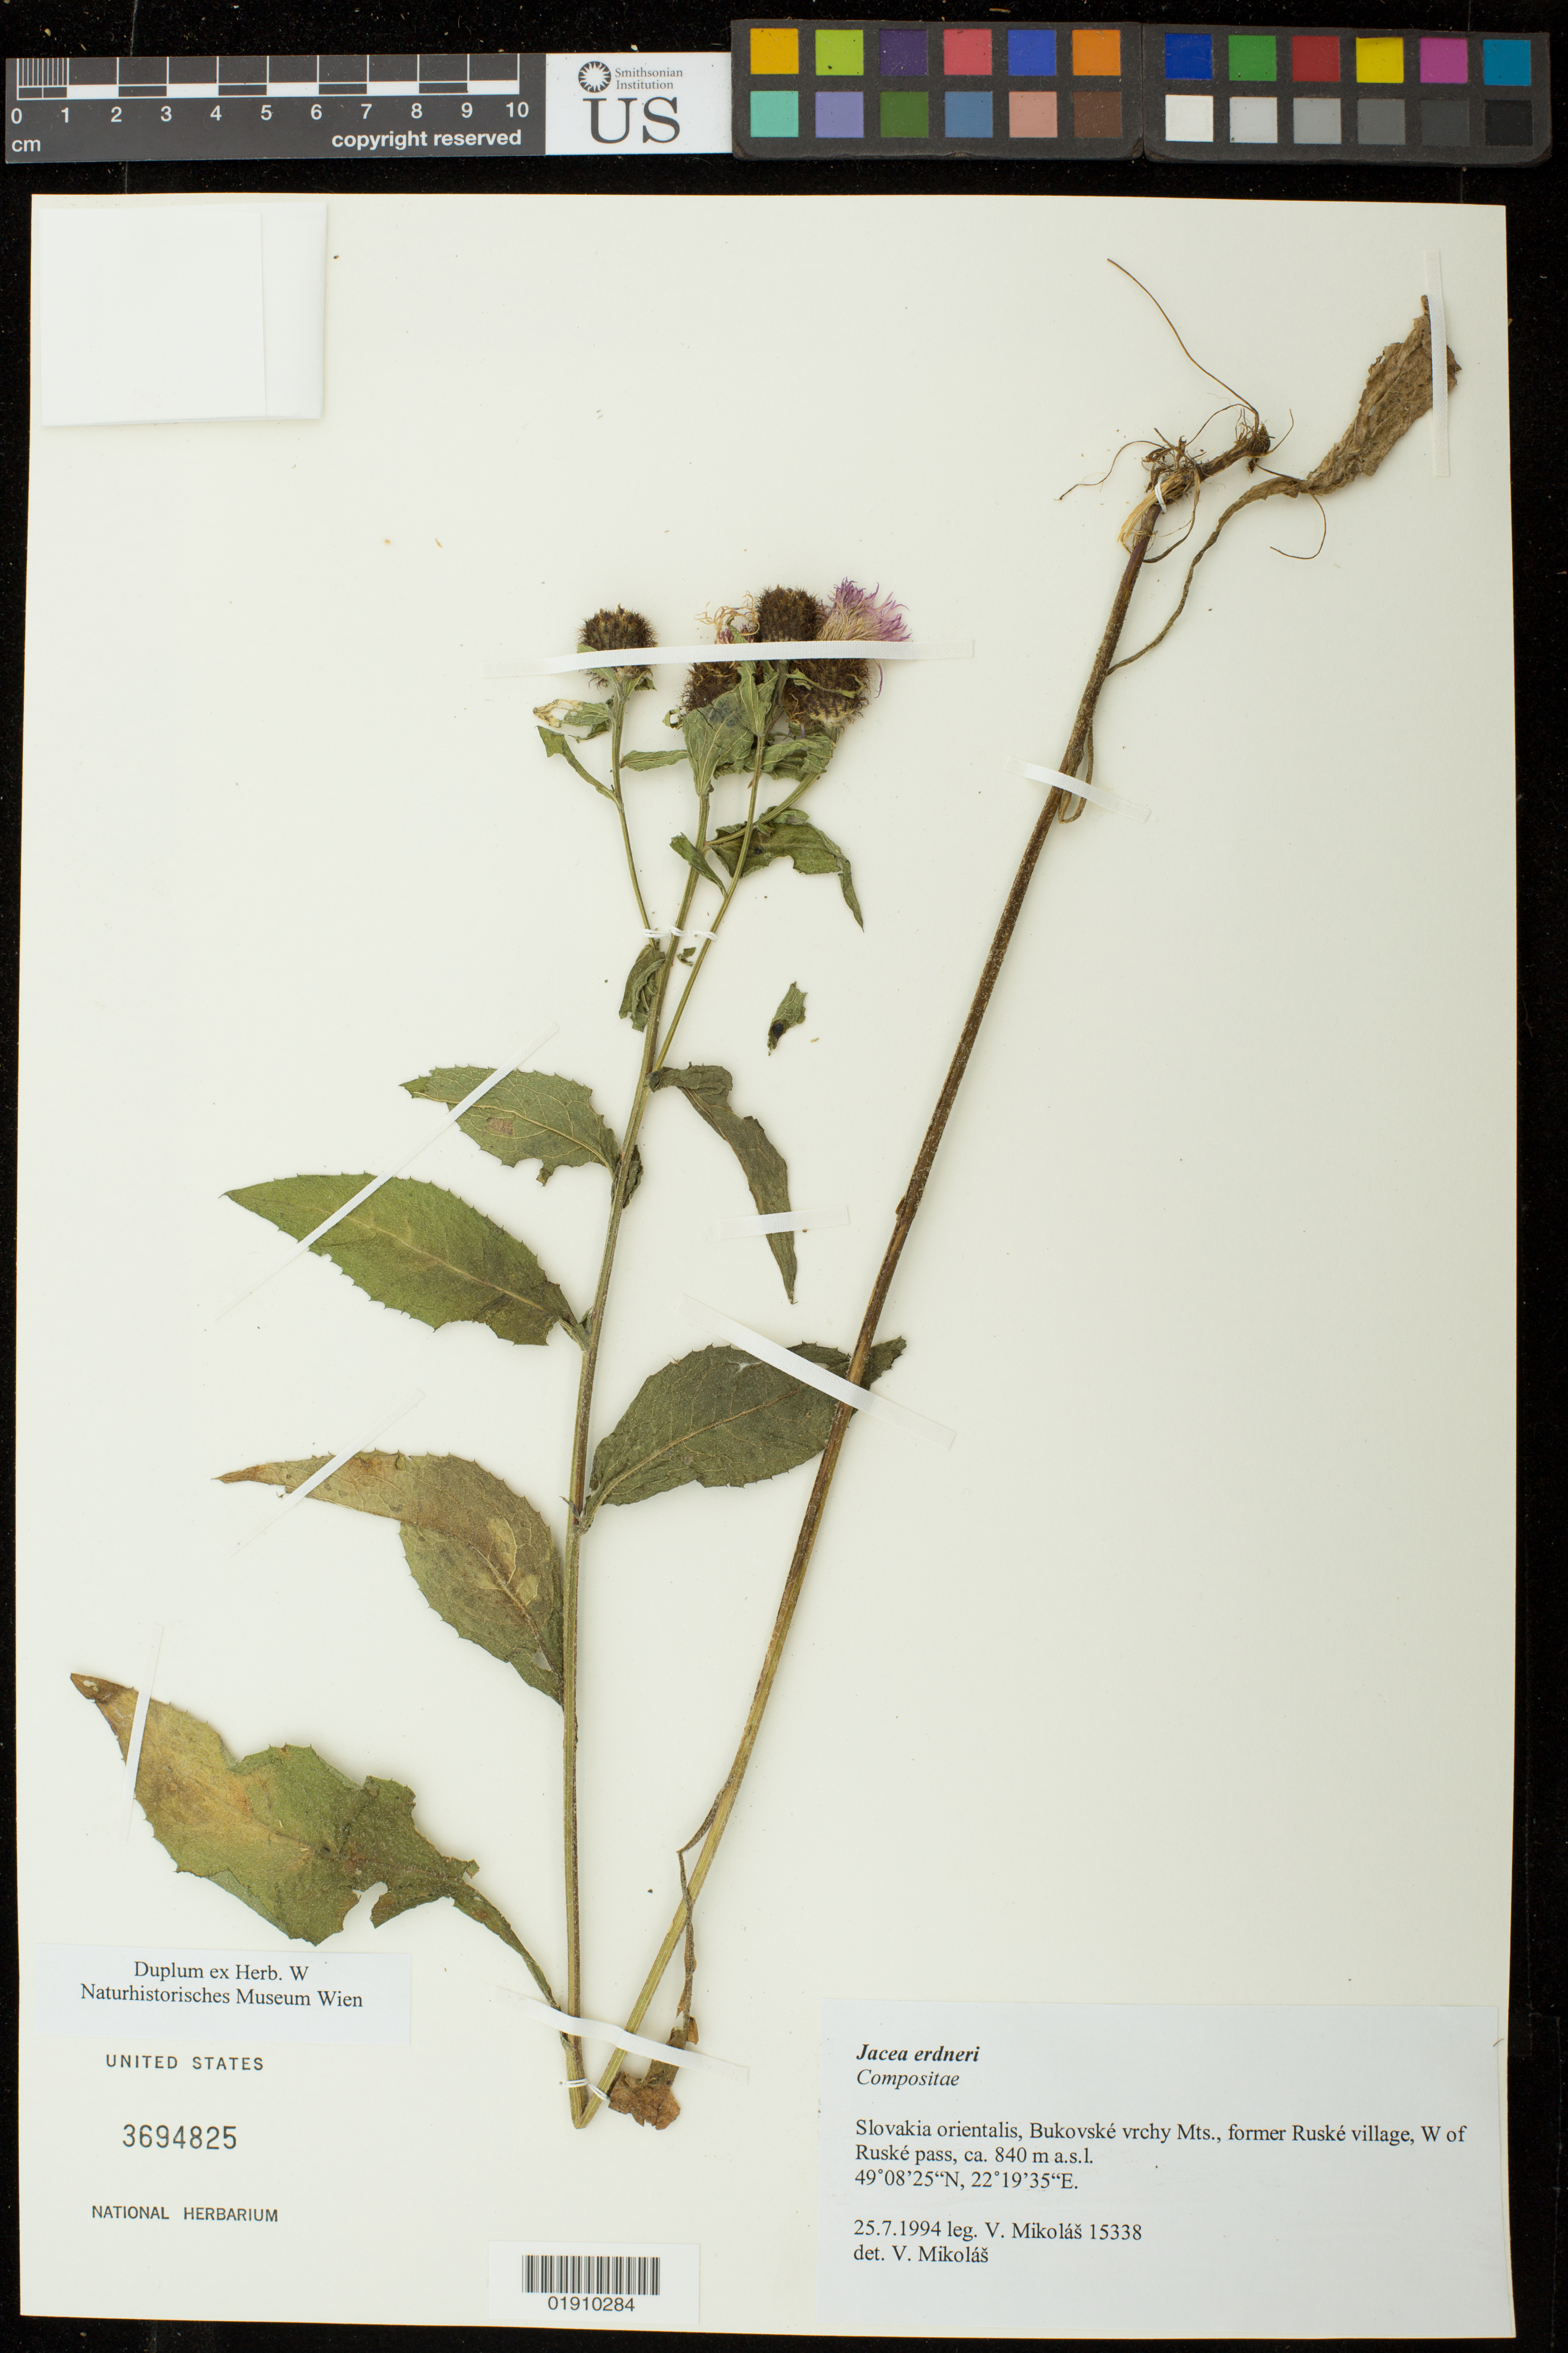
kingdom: Plantae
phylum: Tracheophyta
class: Magnoliopsida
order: Asterales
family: Asteraceae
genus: Centaurea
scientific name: Centaurea sp.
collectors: V. Mikolás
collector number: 15338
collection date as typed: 25.7.1994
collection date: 1994-07-25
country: Slovakia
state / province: Presovsky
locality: Slovakia orientalis, Bukovske vrchy Mts., former Ruske village, W of Ruske pass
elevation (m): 840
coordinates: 49 08 25 N, 22 19 35 E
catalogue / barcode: US 3694825